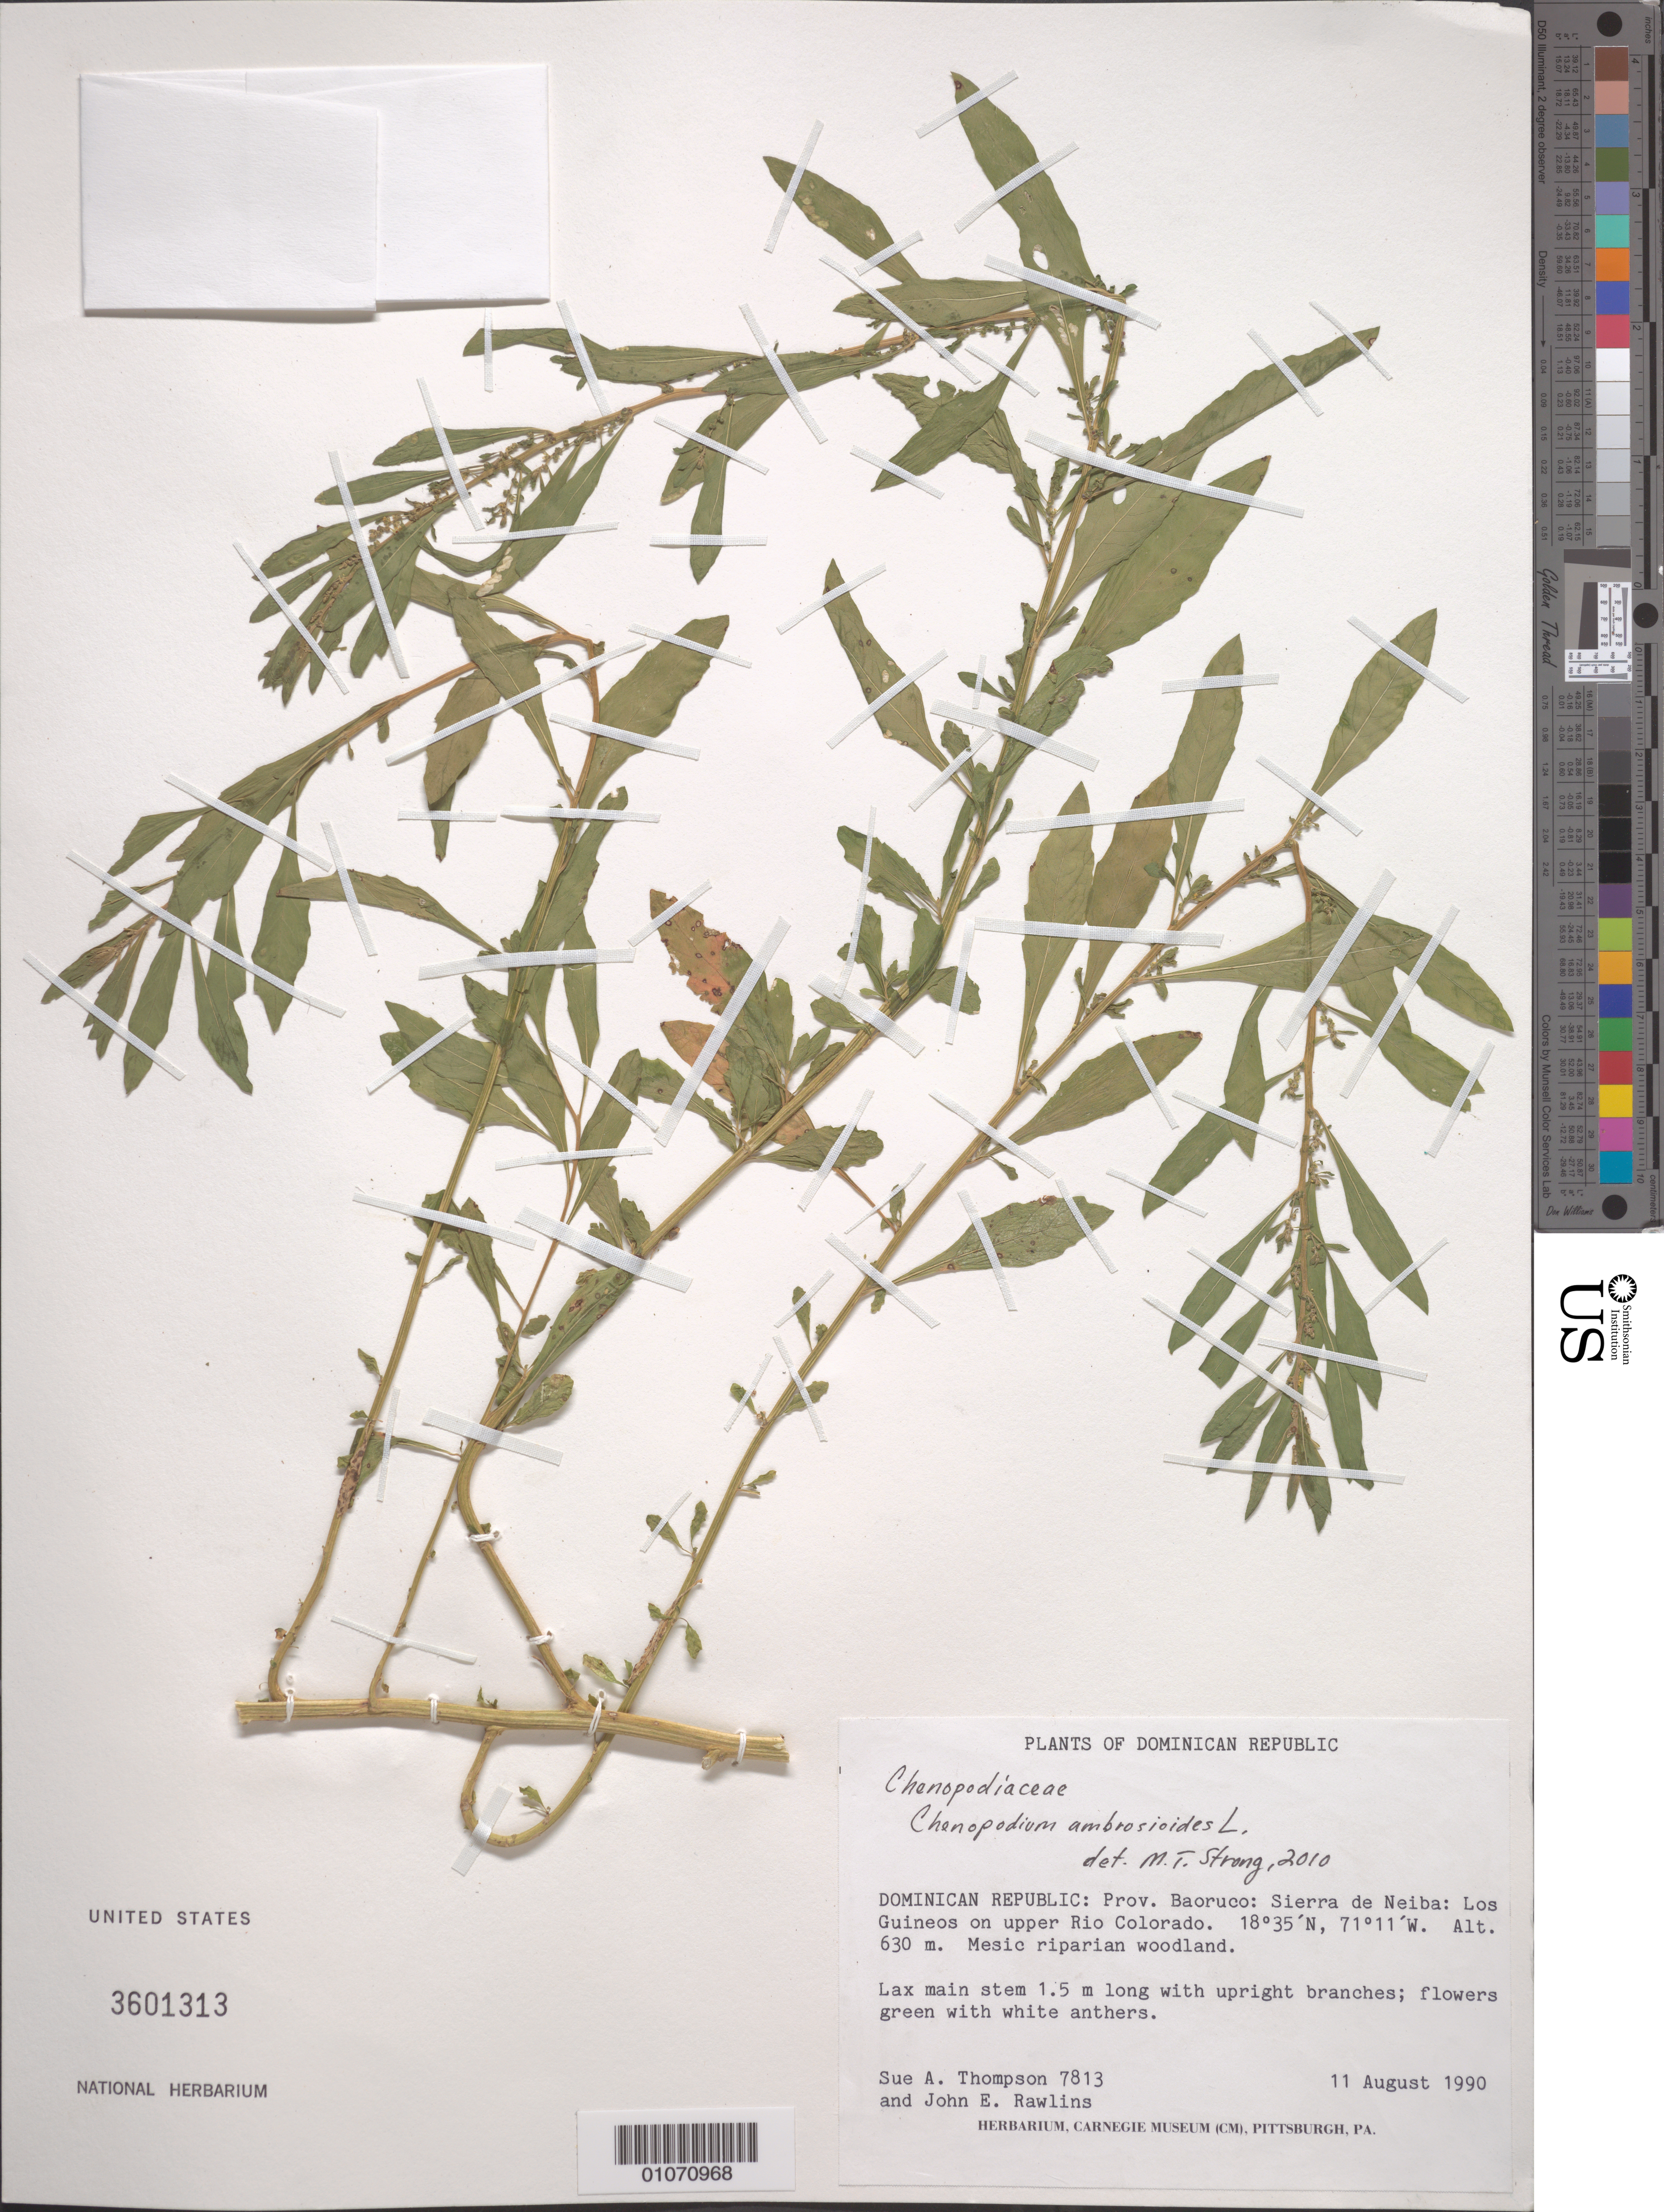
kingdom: Plantae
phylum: Tracheophyta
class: Magnoliopsida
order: Caryophyllales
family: Amaranthaceae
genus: Chenopodium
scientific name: Chenopodium ambrosioides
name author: L.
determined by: Strong, M. T., (US), Smithsonian Institution - National Museum of Natural History (UNITED STATES)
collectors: S. A. Thompson, J. Rawlins & C. Young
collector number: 7813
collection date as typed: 11 Aug 1990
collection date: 1990-08-11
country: Dominican Republic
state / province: Baoruco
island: Hispaniola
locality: Sierra de Neiba, Los Guineos on upper Rio Colorado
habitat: Mesic riparian woodland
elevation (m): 630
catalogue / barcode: US 3601313